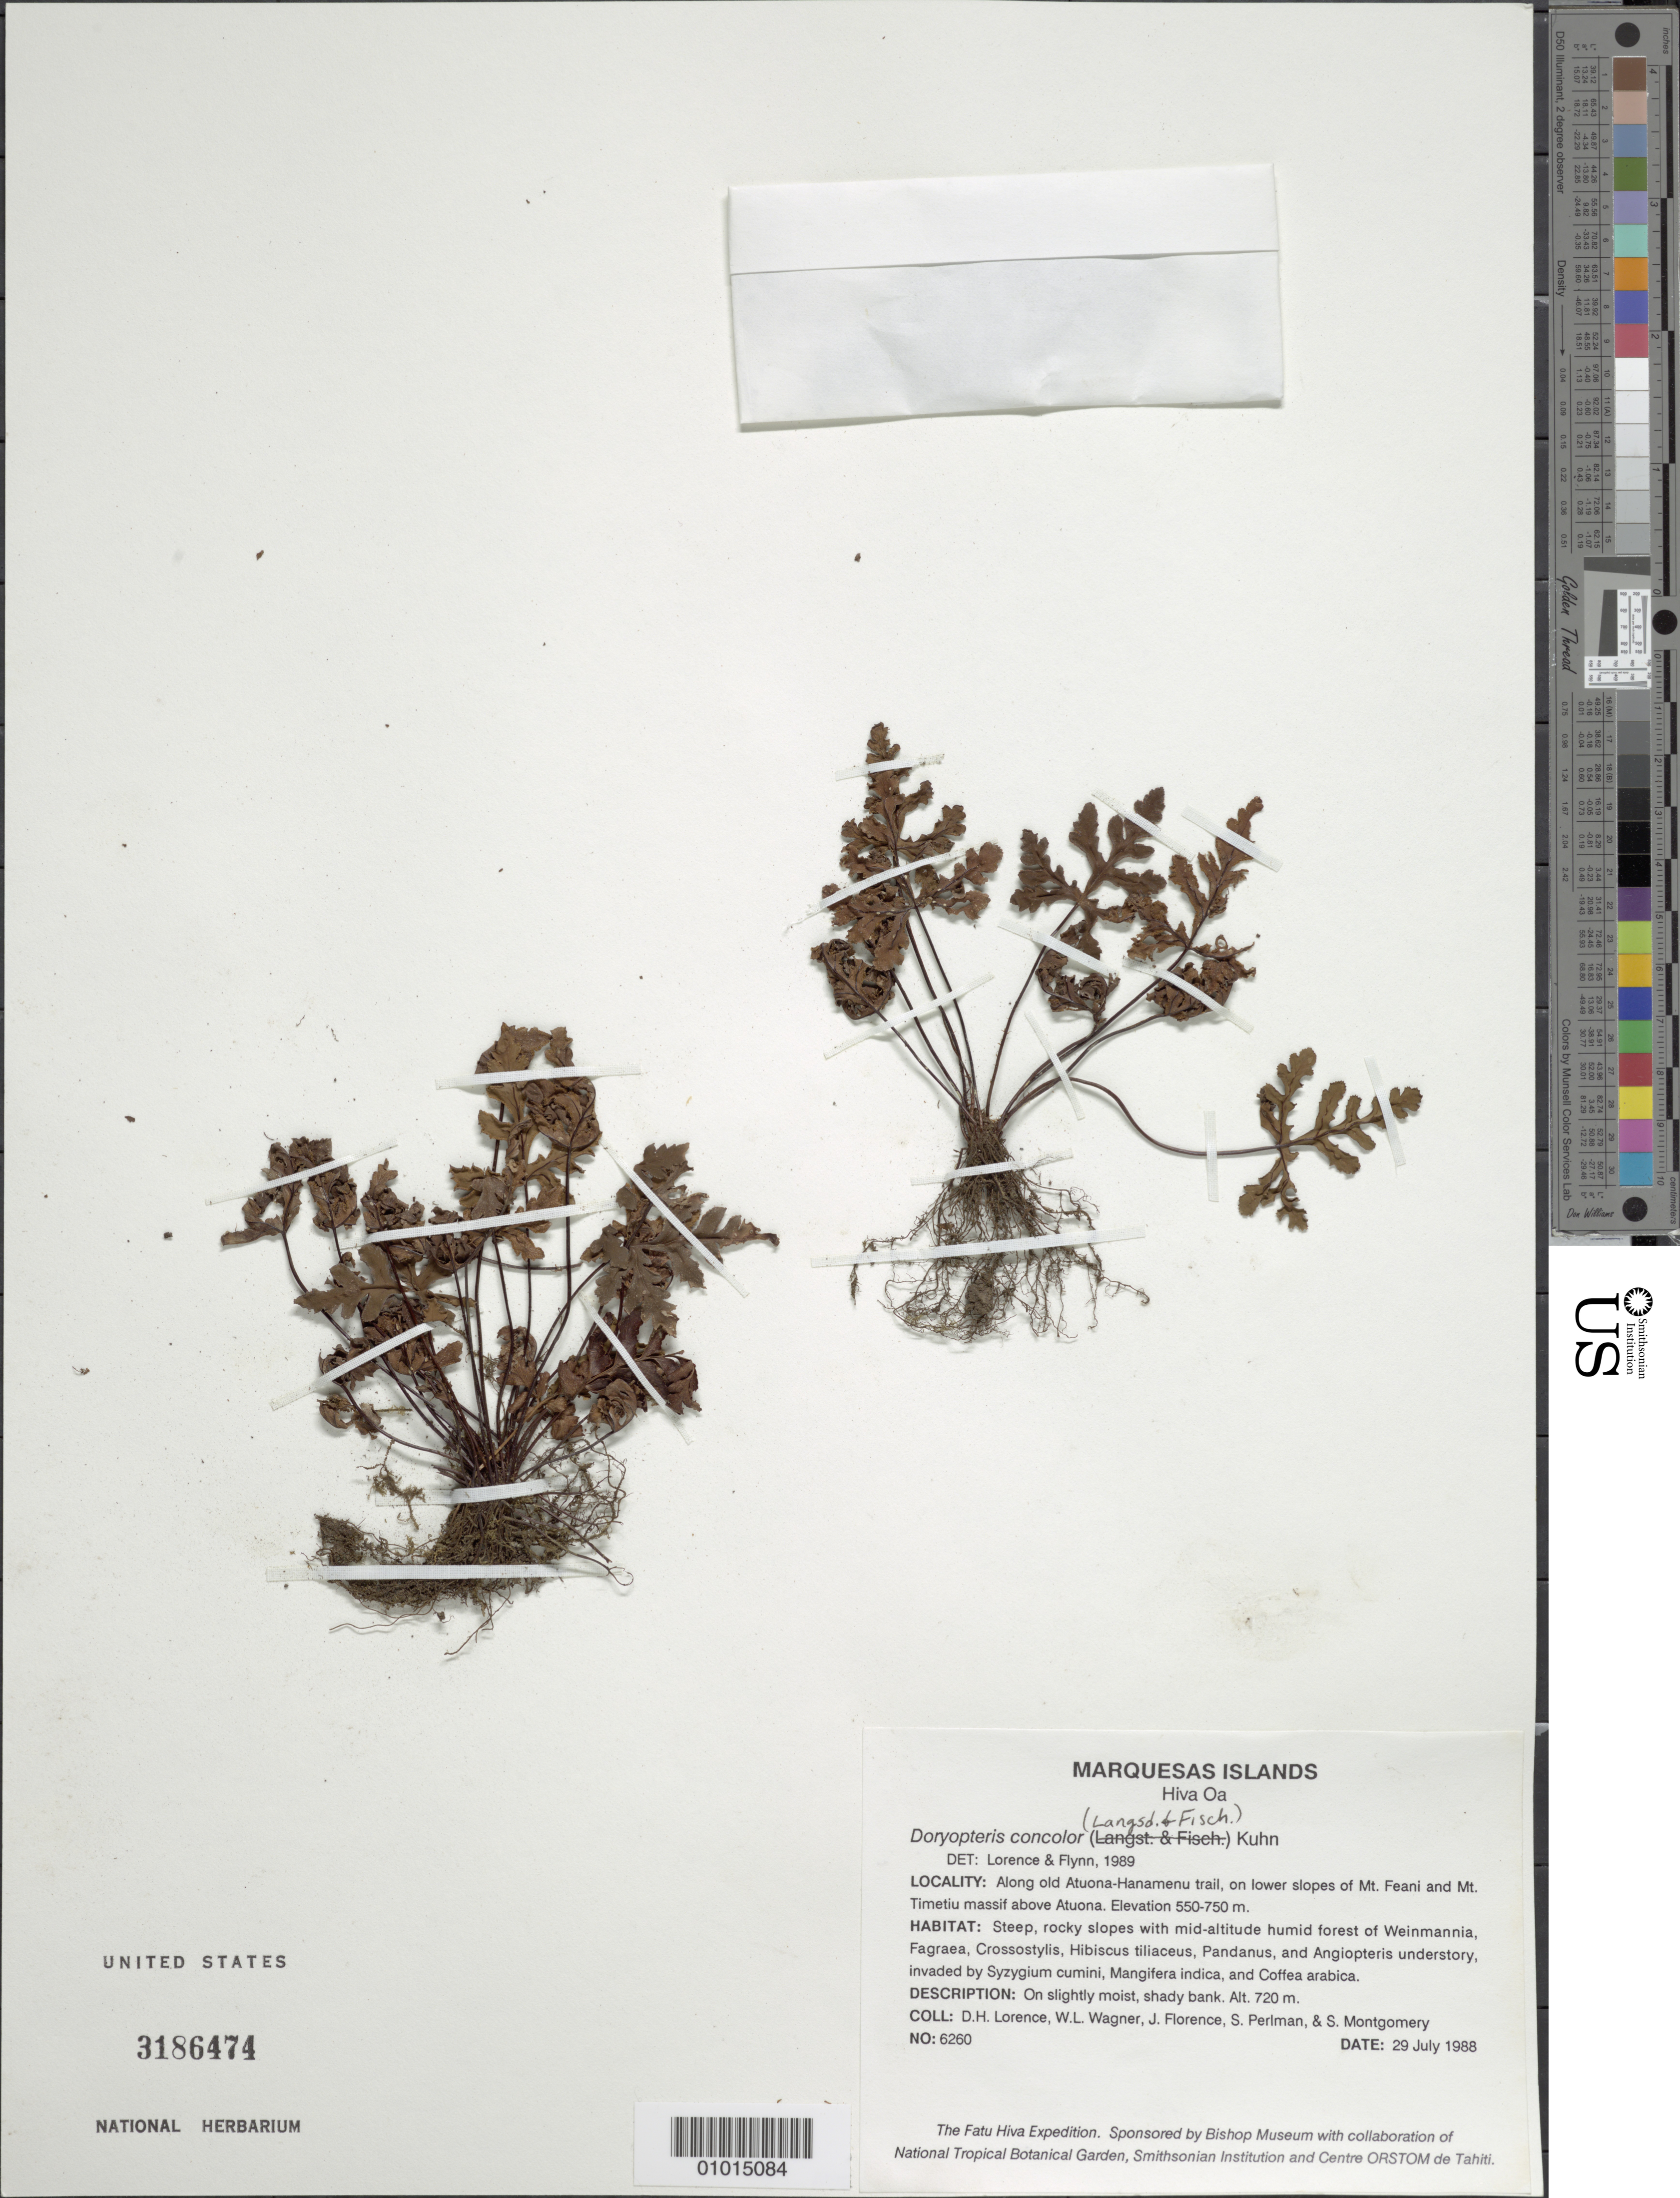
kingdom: Plantae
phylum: Tracheophyta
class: Polypodiopsida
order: Polypodiales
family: Pteridaceae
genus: Doryopteris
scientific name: Doryopteris concolor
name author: (Langsd. & Fisch.) Kuhn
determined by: Wood, Kenneth R.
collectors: D. Lorence, W. L. Wagner, J. Florence, S. P. Perlman & S. Montgomery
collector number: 6260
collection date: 1988-07-29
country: French Polynesia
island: Hiva Oa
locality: Along old Atuona-Hanamenu Trail, on lower slopes of Mt. Feani and Mt. Timetiu massif above Atuona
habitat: On slightly moist, shady bank. Steep, rocky slopes with mid-altitude humid forest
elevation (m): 720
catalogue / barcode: US 3186474